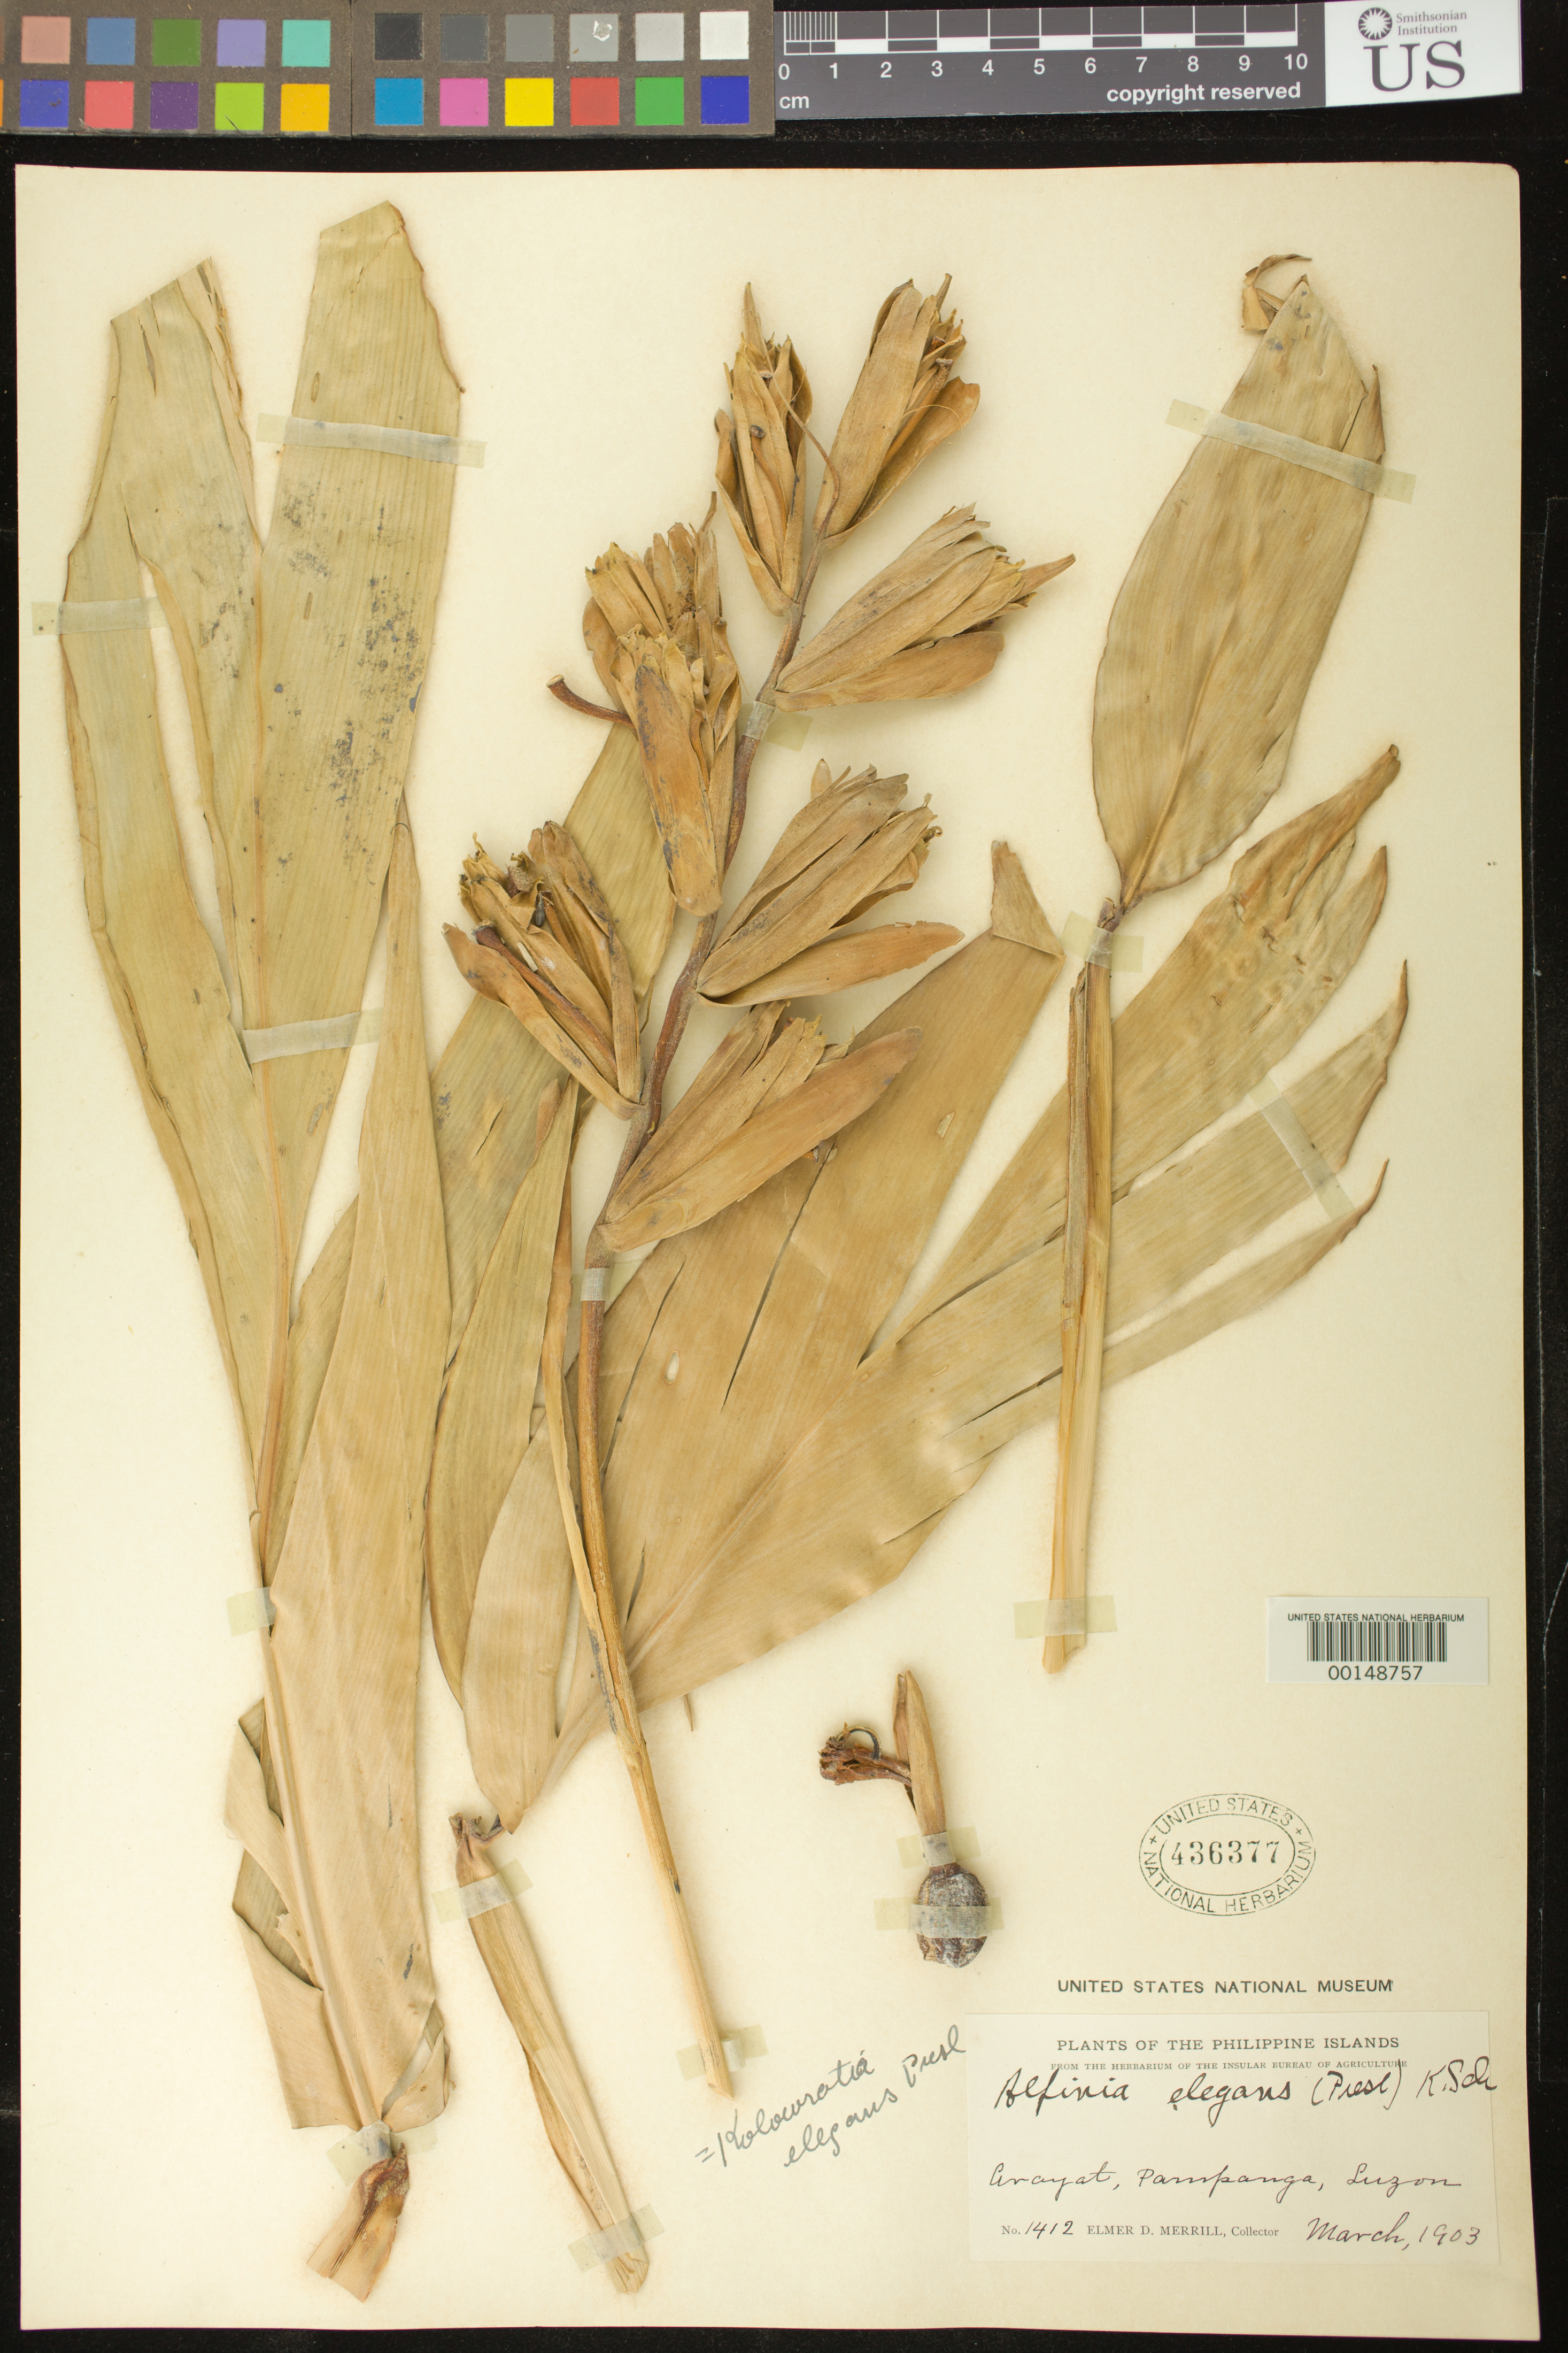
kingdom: Plantae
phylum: Tracheophyta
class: Liliopsida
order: Zingiberales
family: Zingiberaceae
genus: Alpinia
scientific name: Alpinia elegans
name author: (C. Presl) K. Schum.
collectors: E. D. Merrill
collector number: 1412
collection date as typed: Mar 1903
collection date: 1903-03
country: Philippines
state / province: Central Luzon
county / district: Pampanga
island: Luzon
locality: Arayat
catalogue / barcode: US 436377